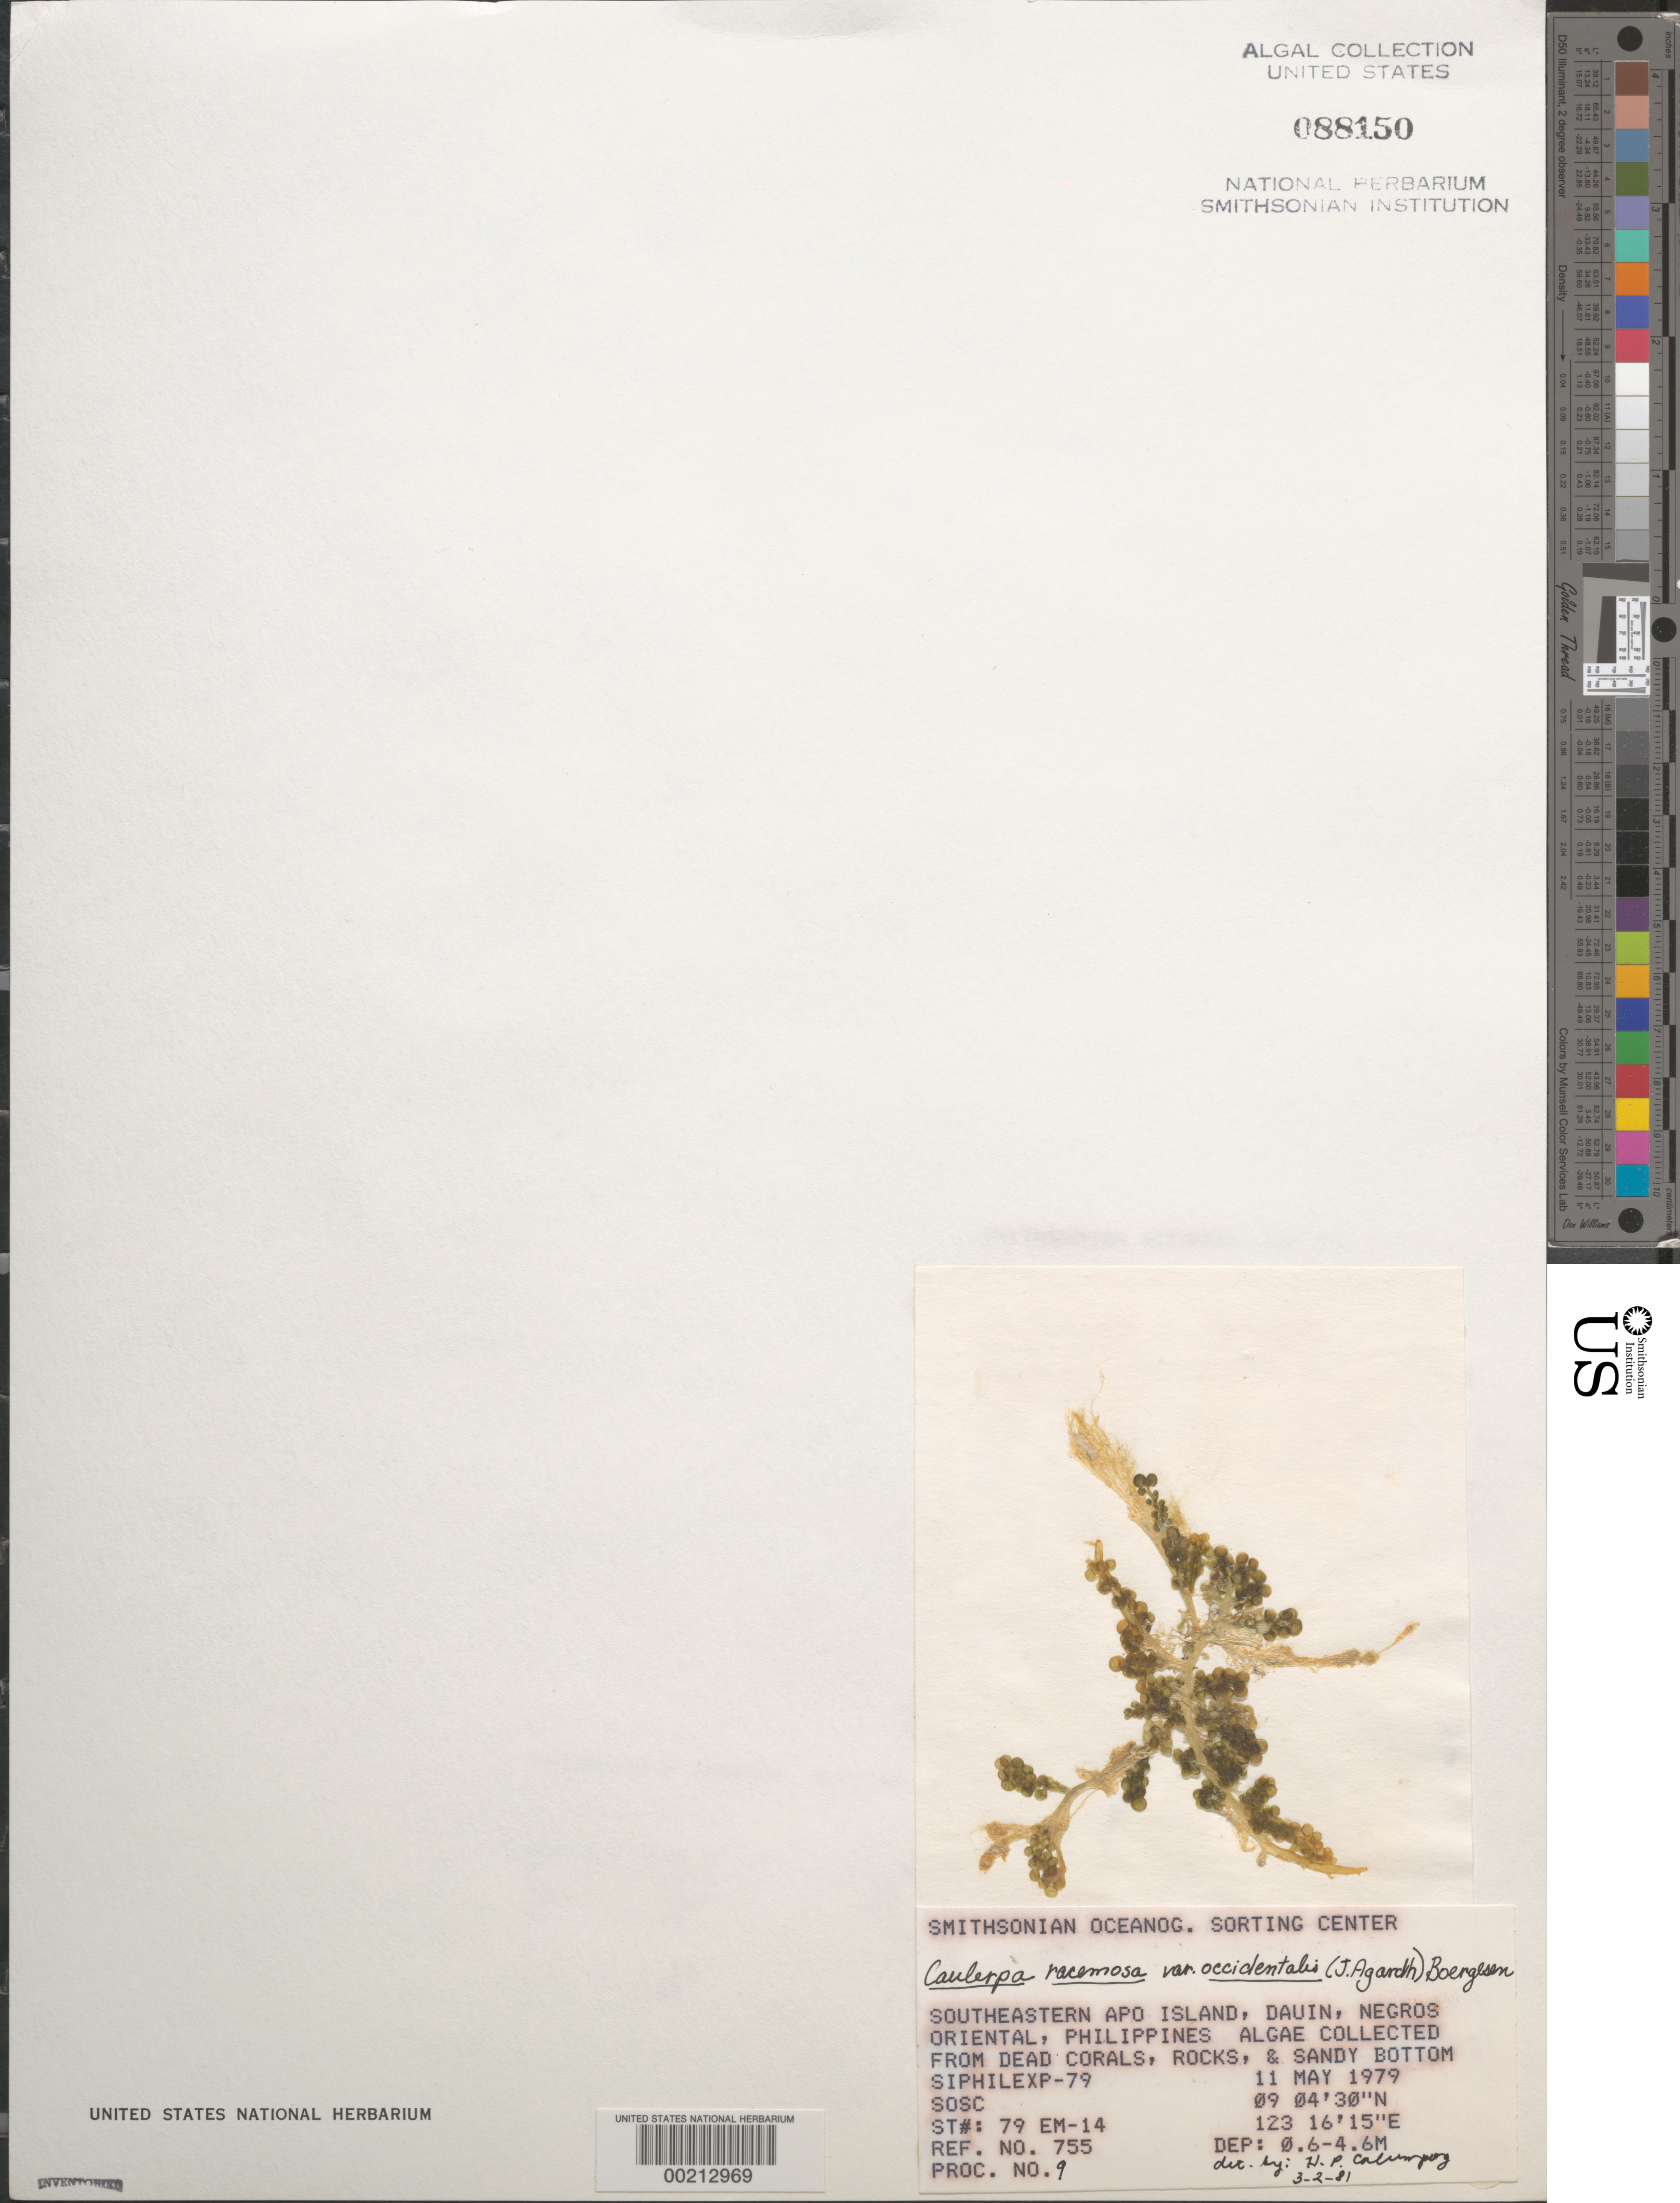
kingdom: Plantae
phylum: Chlorophyta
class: Ulvophyceae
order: Bryopsidales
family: Caulerpaceae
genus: Caulerpa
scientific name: Caulerpa racemosa var. occidentalis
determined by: Calumpong, H. P.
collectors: SOSC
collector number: Station 79 Em-14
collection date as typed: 11 May 1979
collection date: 1979-05-11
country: Philippines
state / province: Central Visayas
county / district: Negros Oriental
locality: Apo island, dauin, negros oriental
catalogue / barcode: US 88150